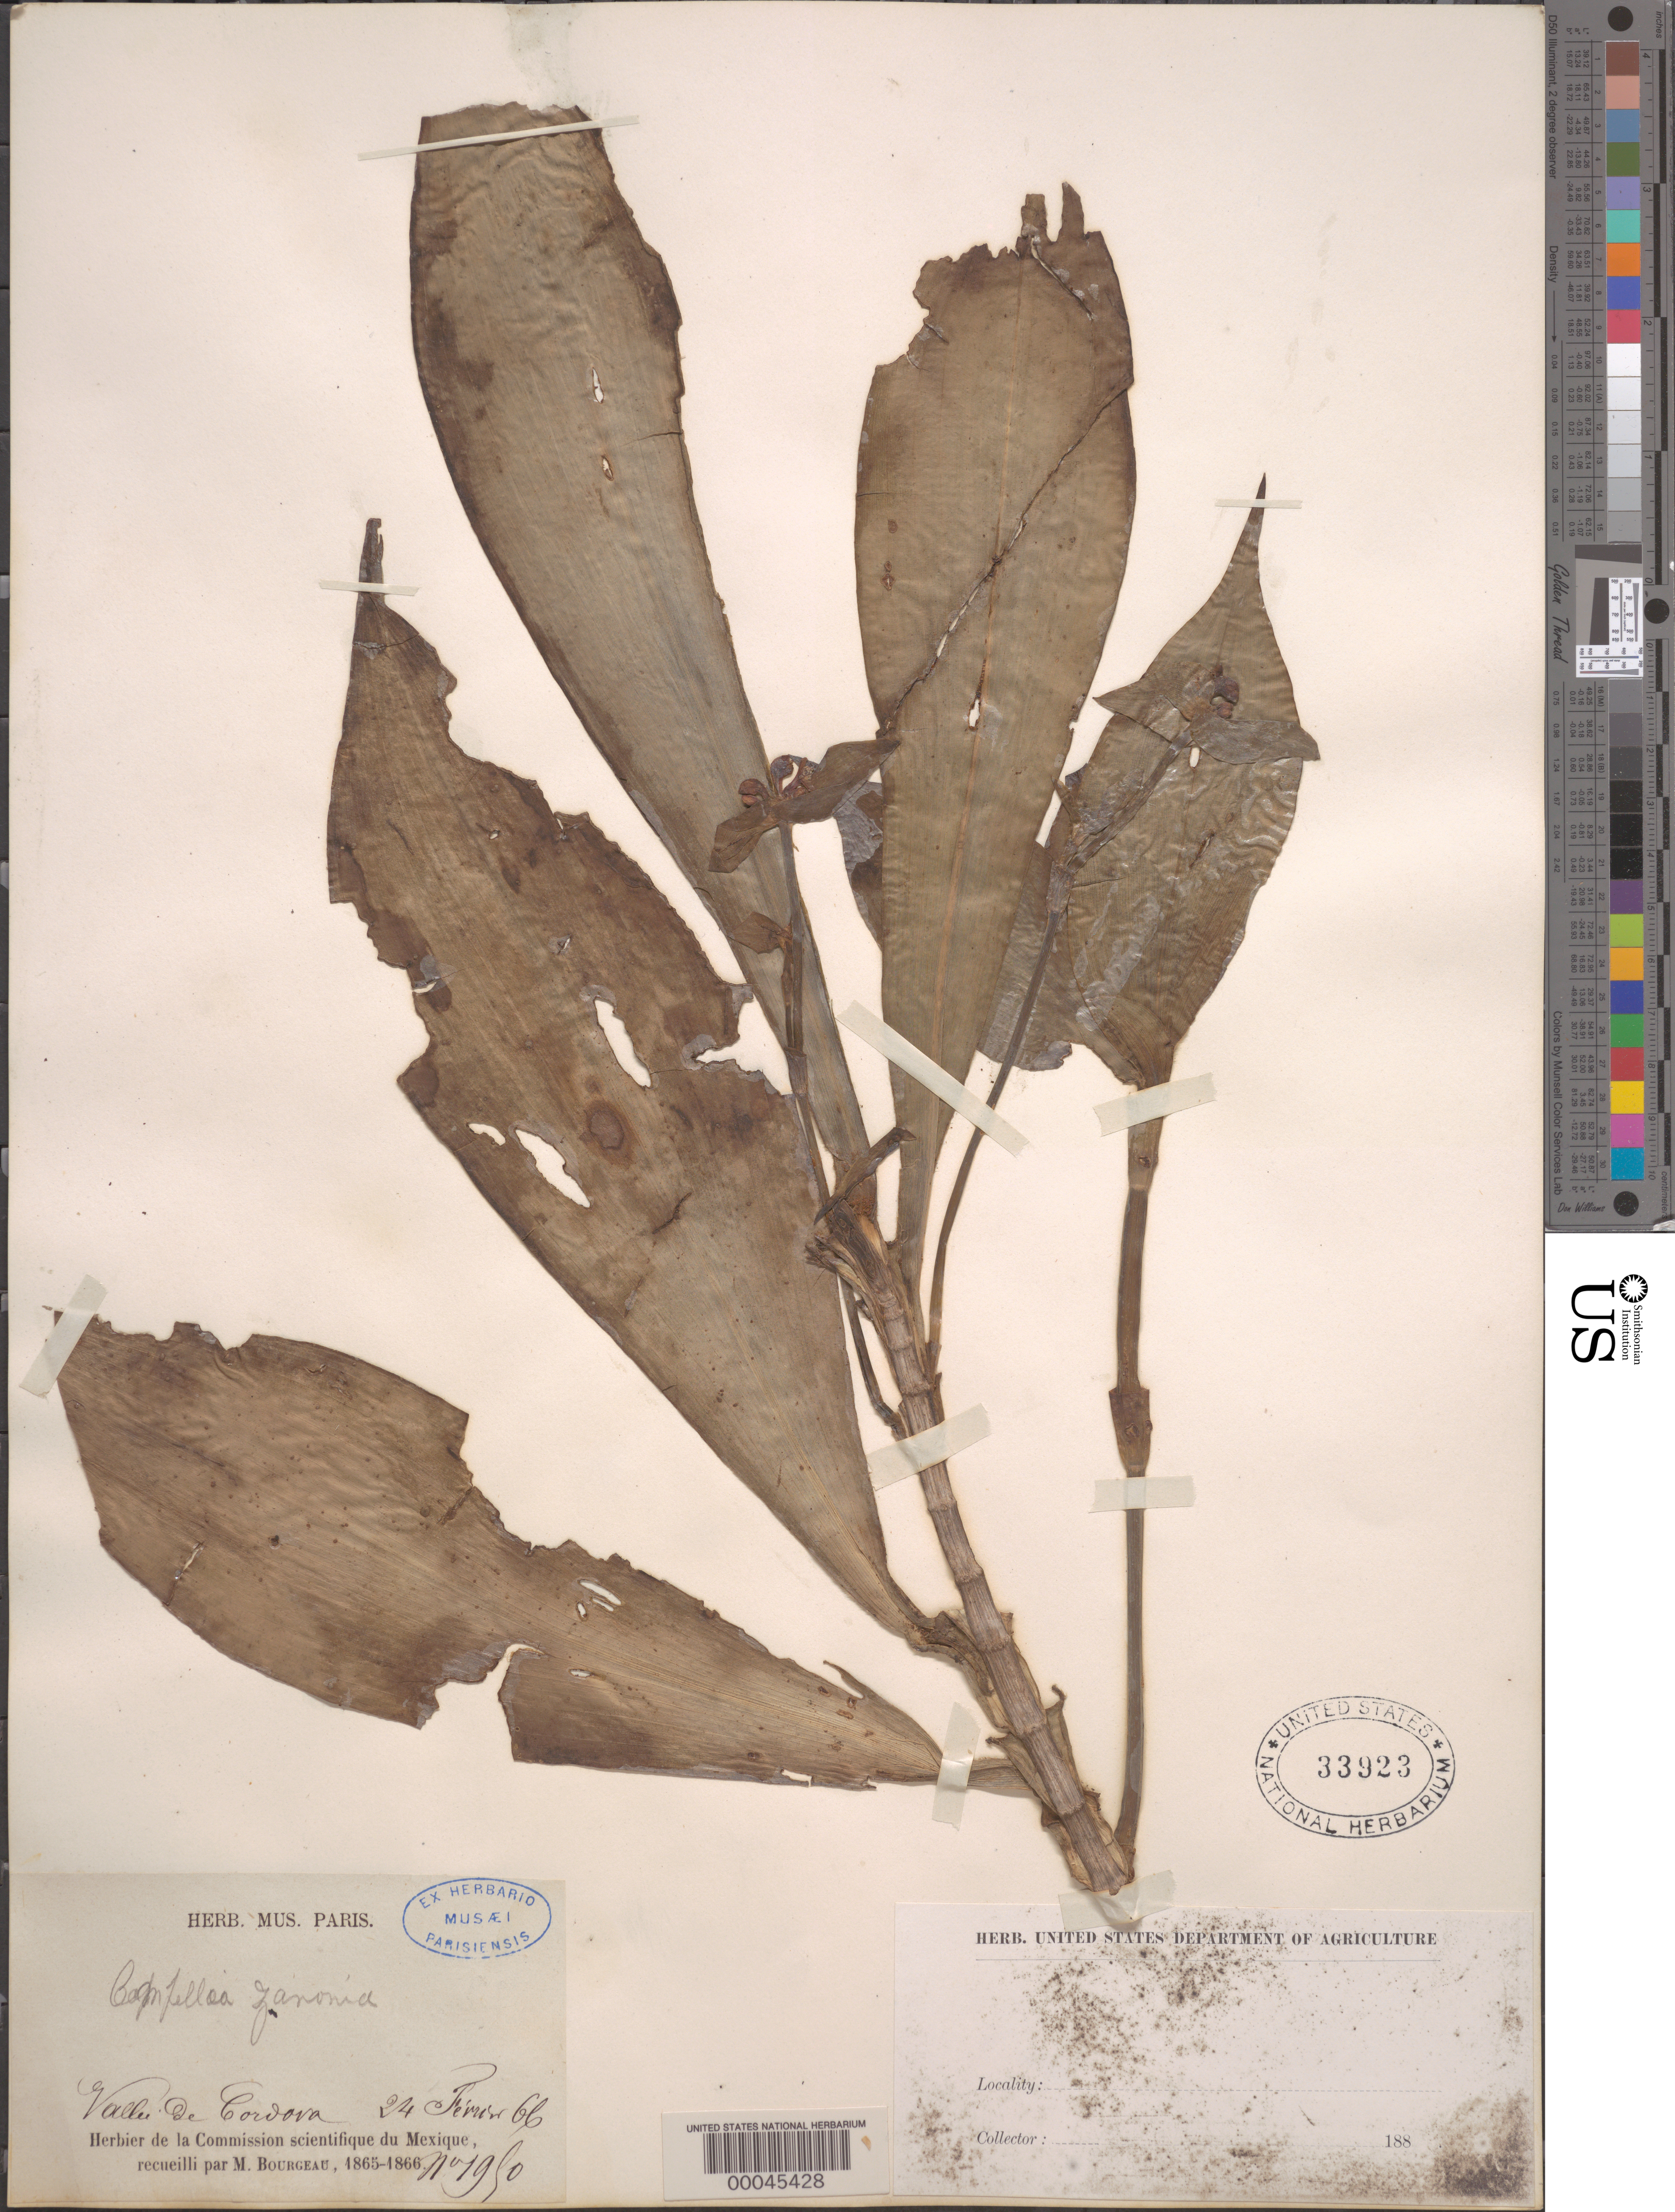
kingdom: Plantae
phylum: Tracheophyta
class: Liliopsida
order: Commelinales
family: Commelinaceae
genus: Tradescantia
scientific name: Tradescantia zanonia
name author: (L.) Sw.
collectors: E. Bourgeau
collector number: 1950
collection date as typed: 24 Feb 1866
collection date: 1866-02-24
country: Mexico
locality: Vallee de cordova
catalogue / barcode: US 33923